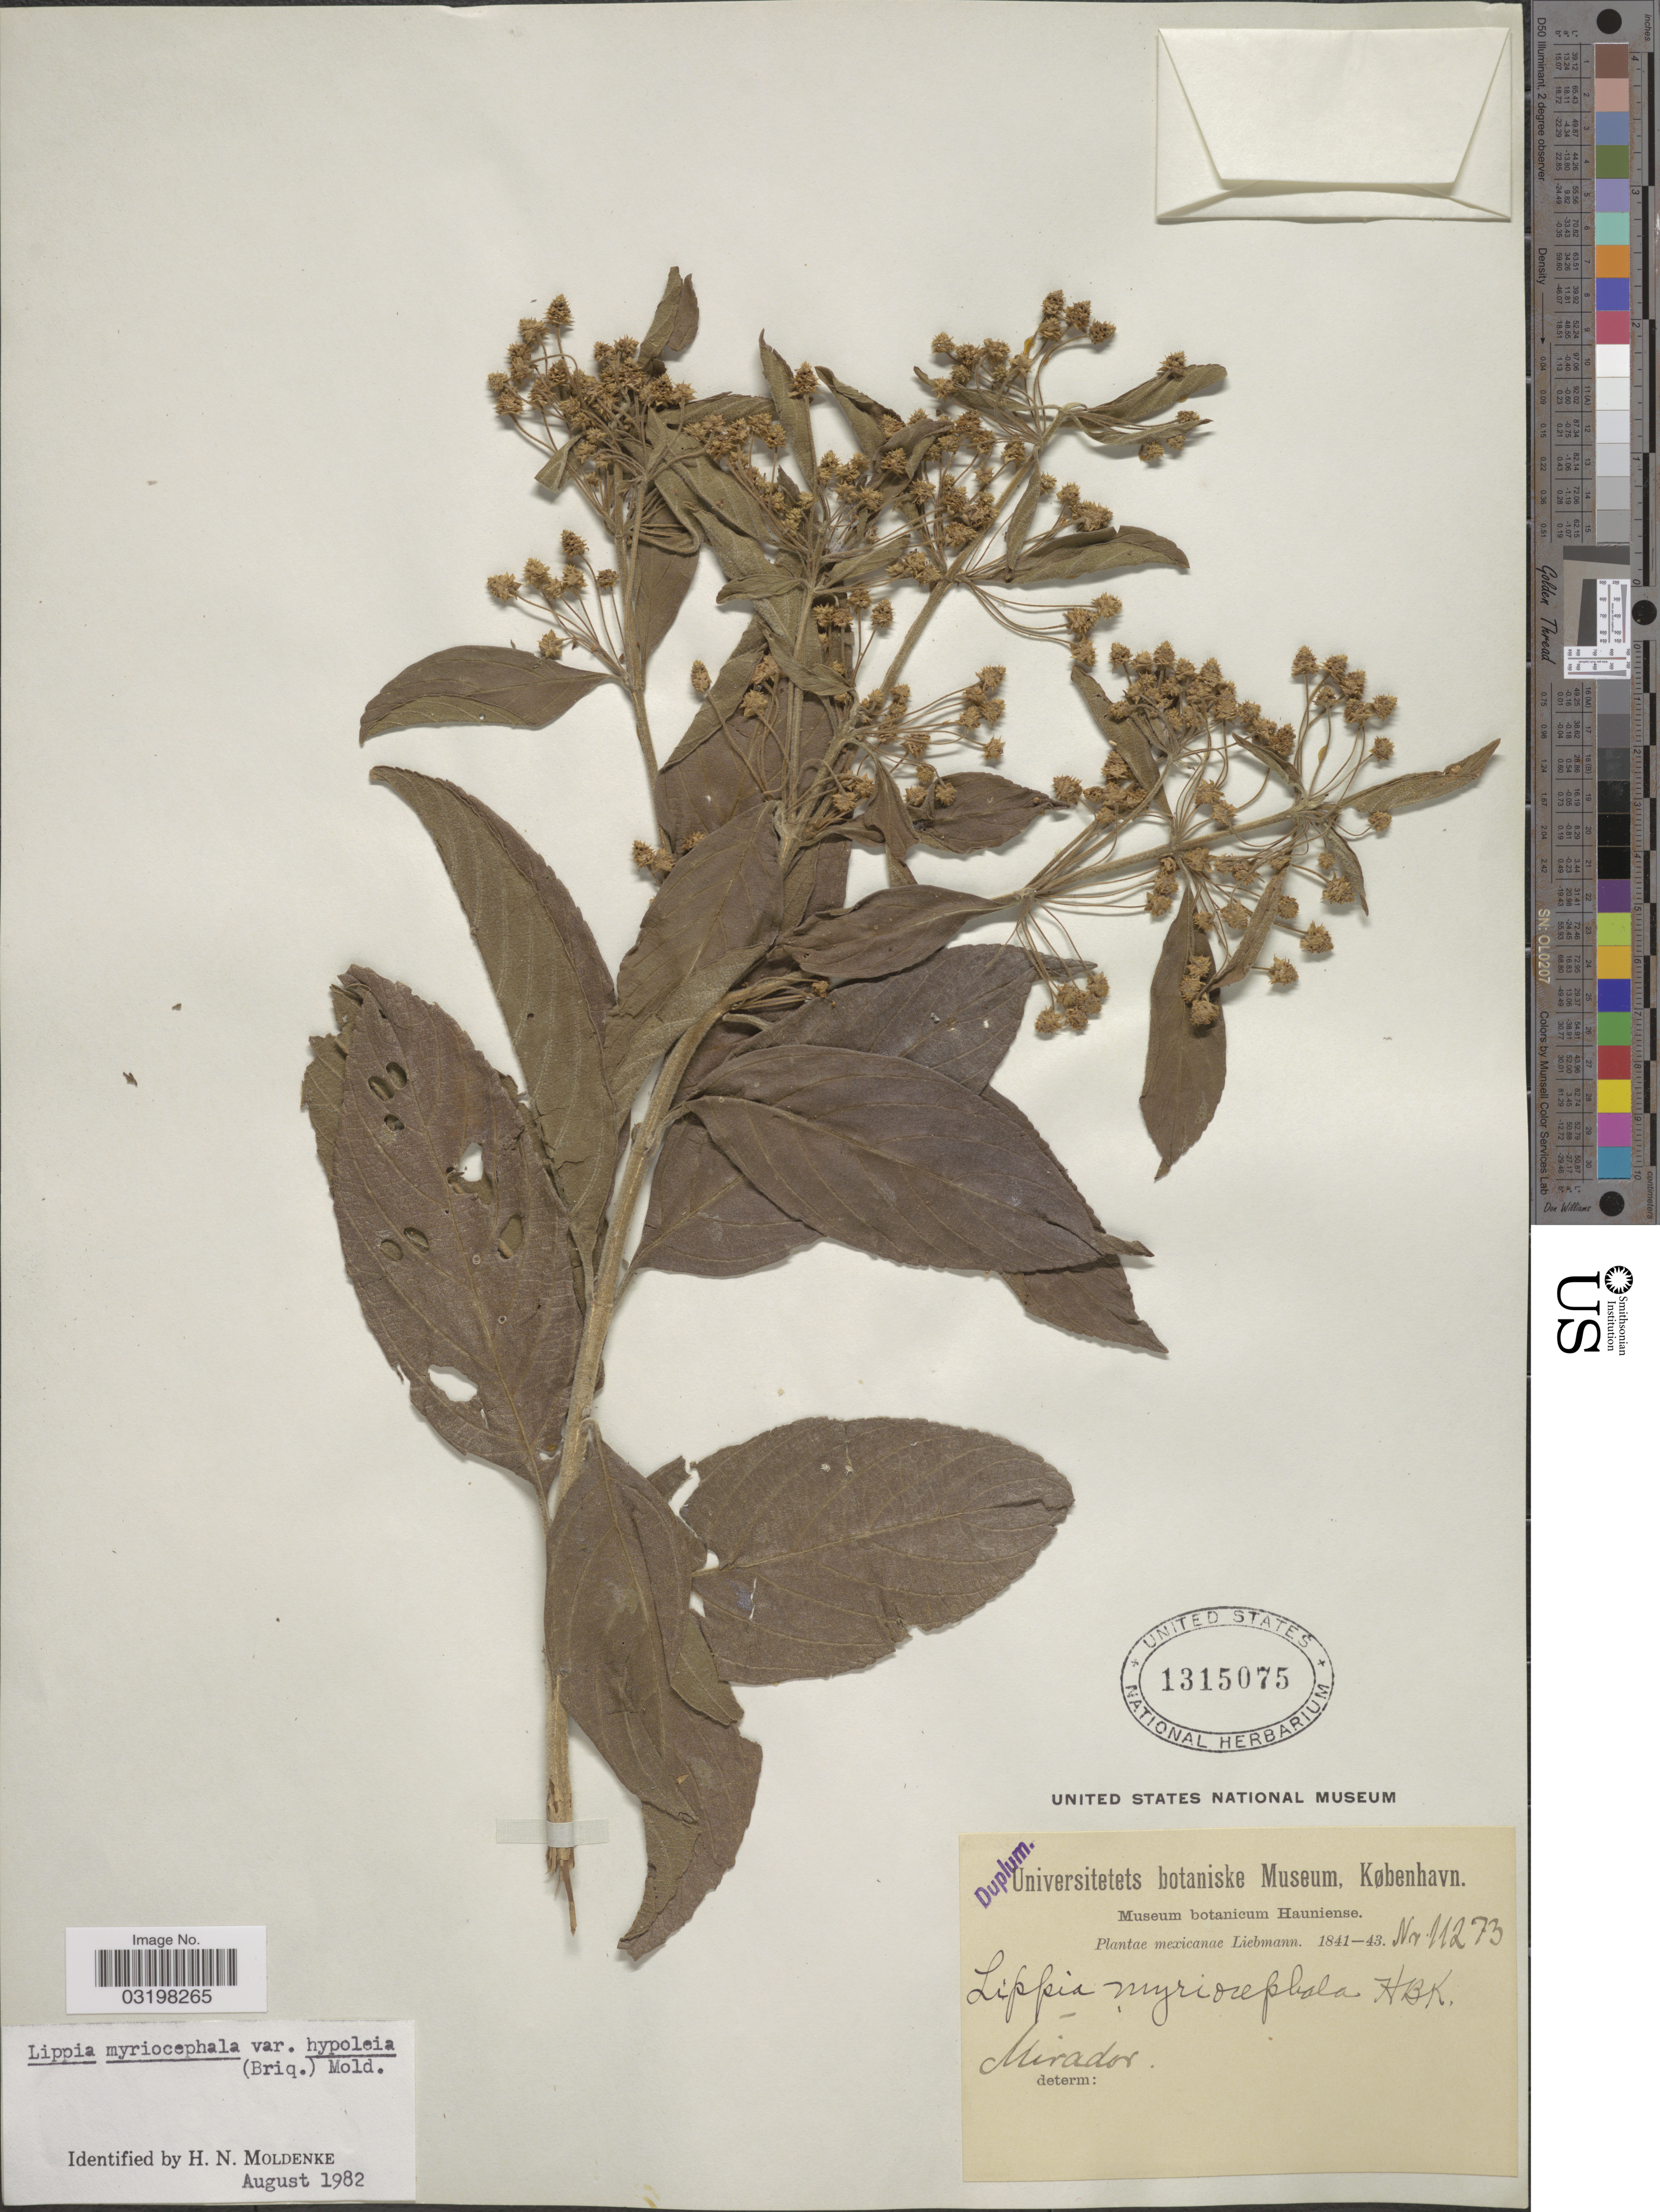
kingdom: Plantae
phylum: Tracheophyta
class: Magnoliopsida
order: Lamiales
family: Verbenaceae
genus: Lippia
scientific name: Lippia myriocephala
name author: Schltdl. & Cham.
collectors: Liebmann, --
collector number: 11273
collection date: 1841/1843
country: Mexico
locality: Mirador.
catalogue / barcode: US 1315075